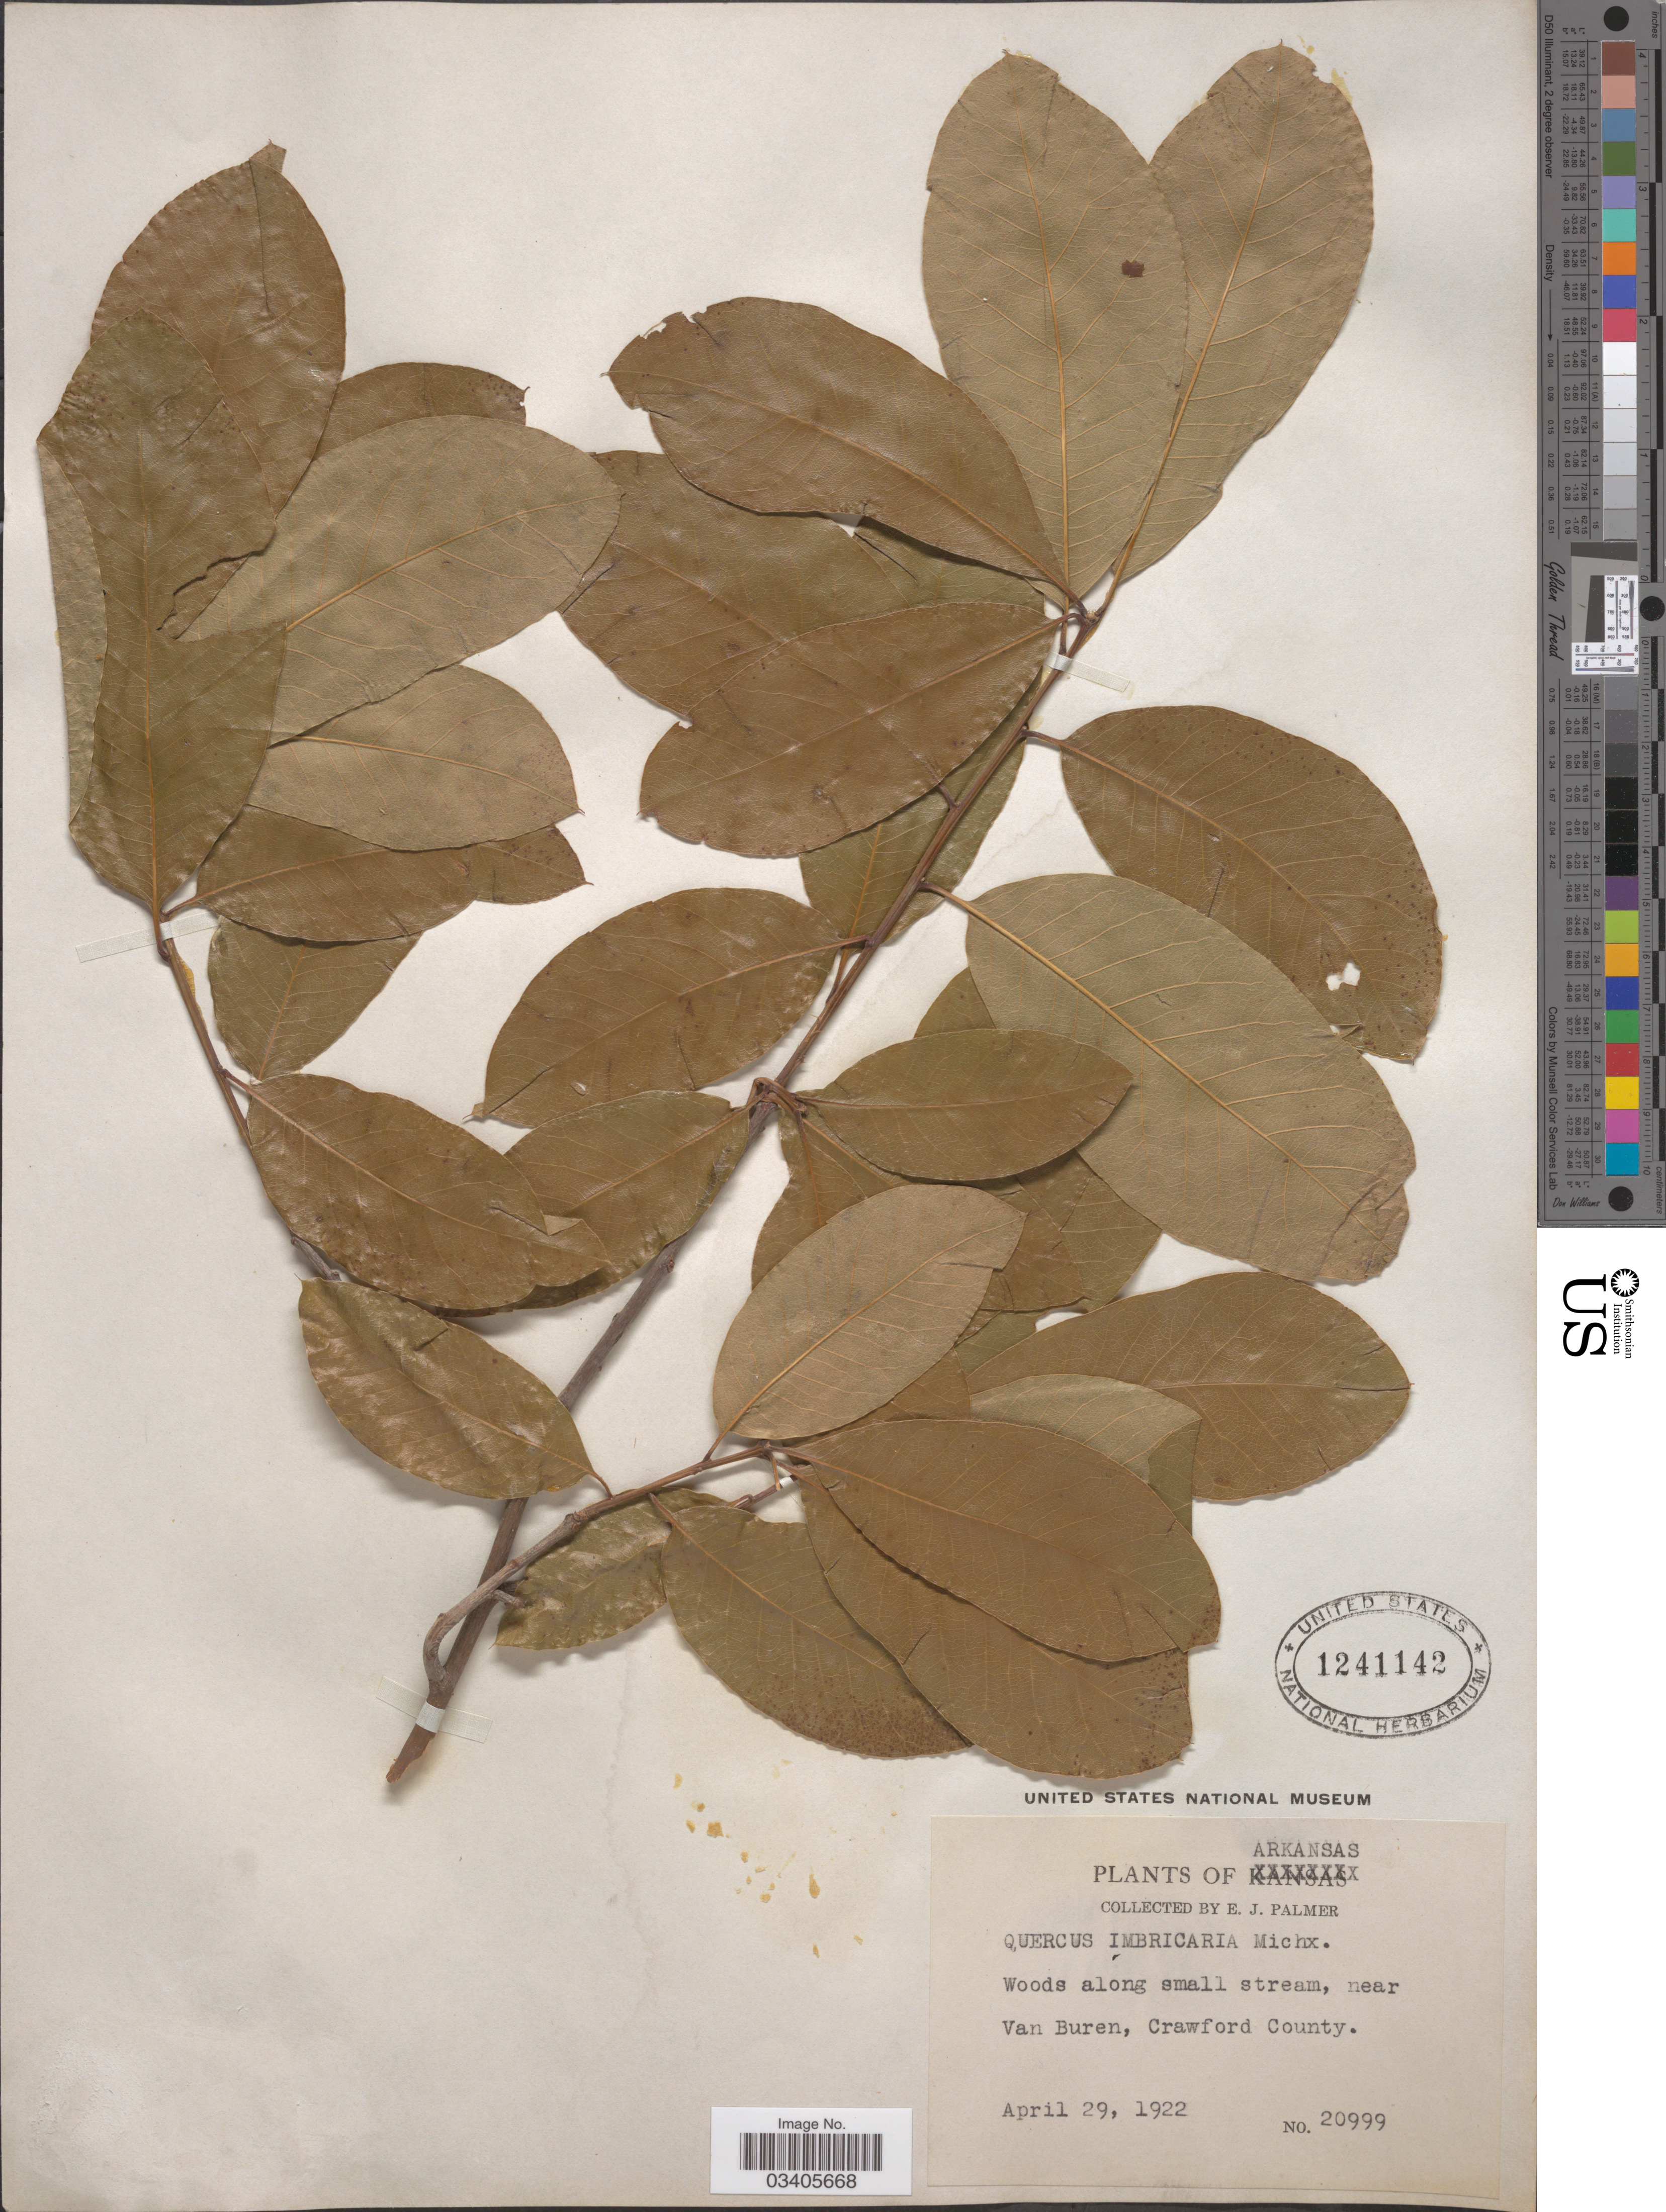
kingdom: Plantae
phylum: Tracheophyta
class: Magnoliopsida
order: Fagales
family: Fagaceae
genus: Quercus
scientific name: Quercus imbricaria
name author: Michx.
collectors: E. J. Palmer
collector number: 20999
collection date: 1922-04-29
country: United States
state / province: Arkansas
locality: Woods along stream, near Van Buren, Crawford County.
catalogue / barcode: US 1241142